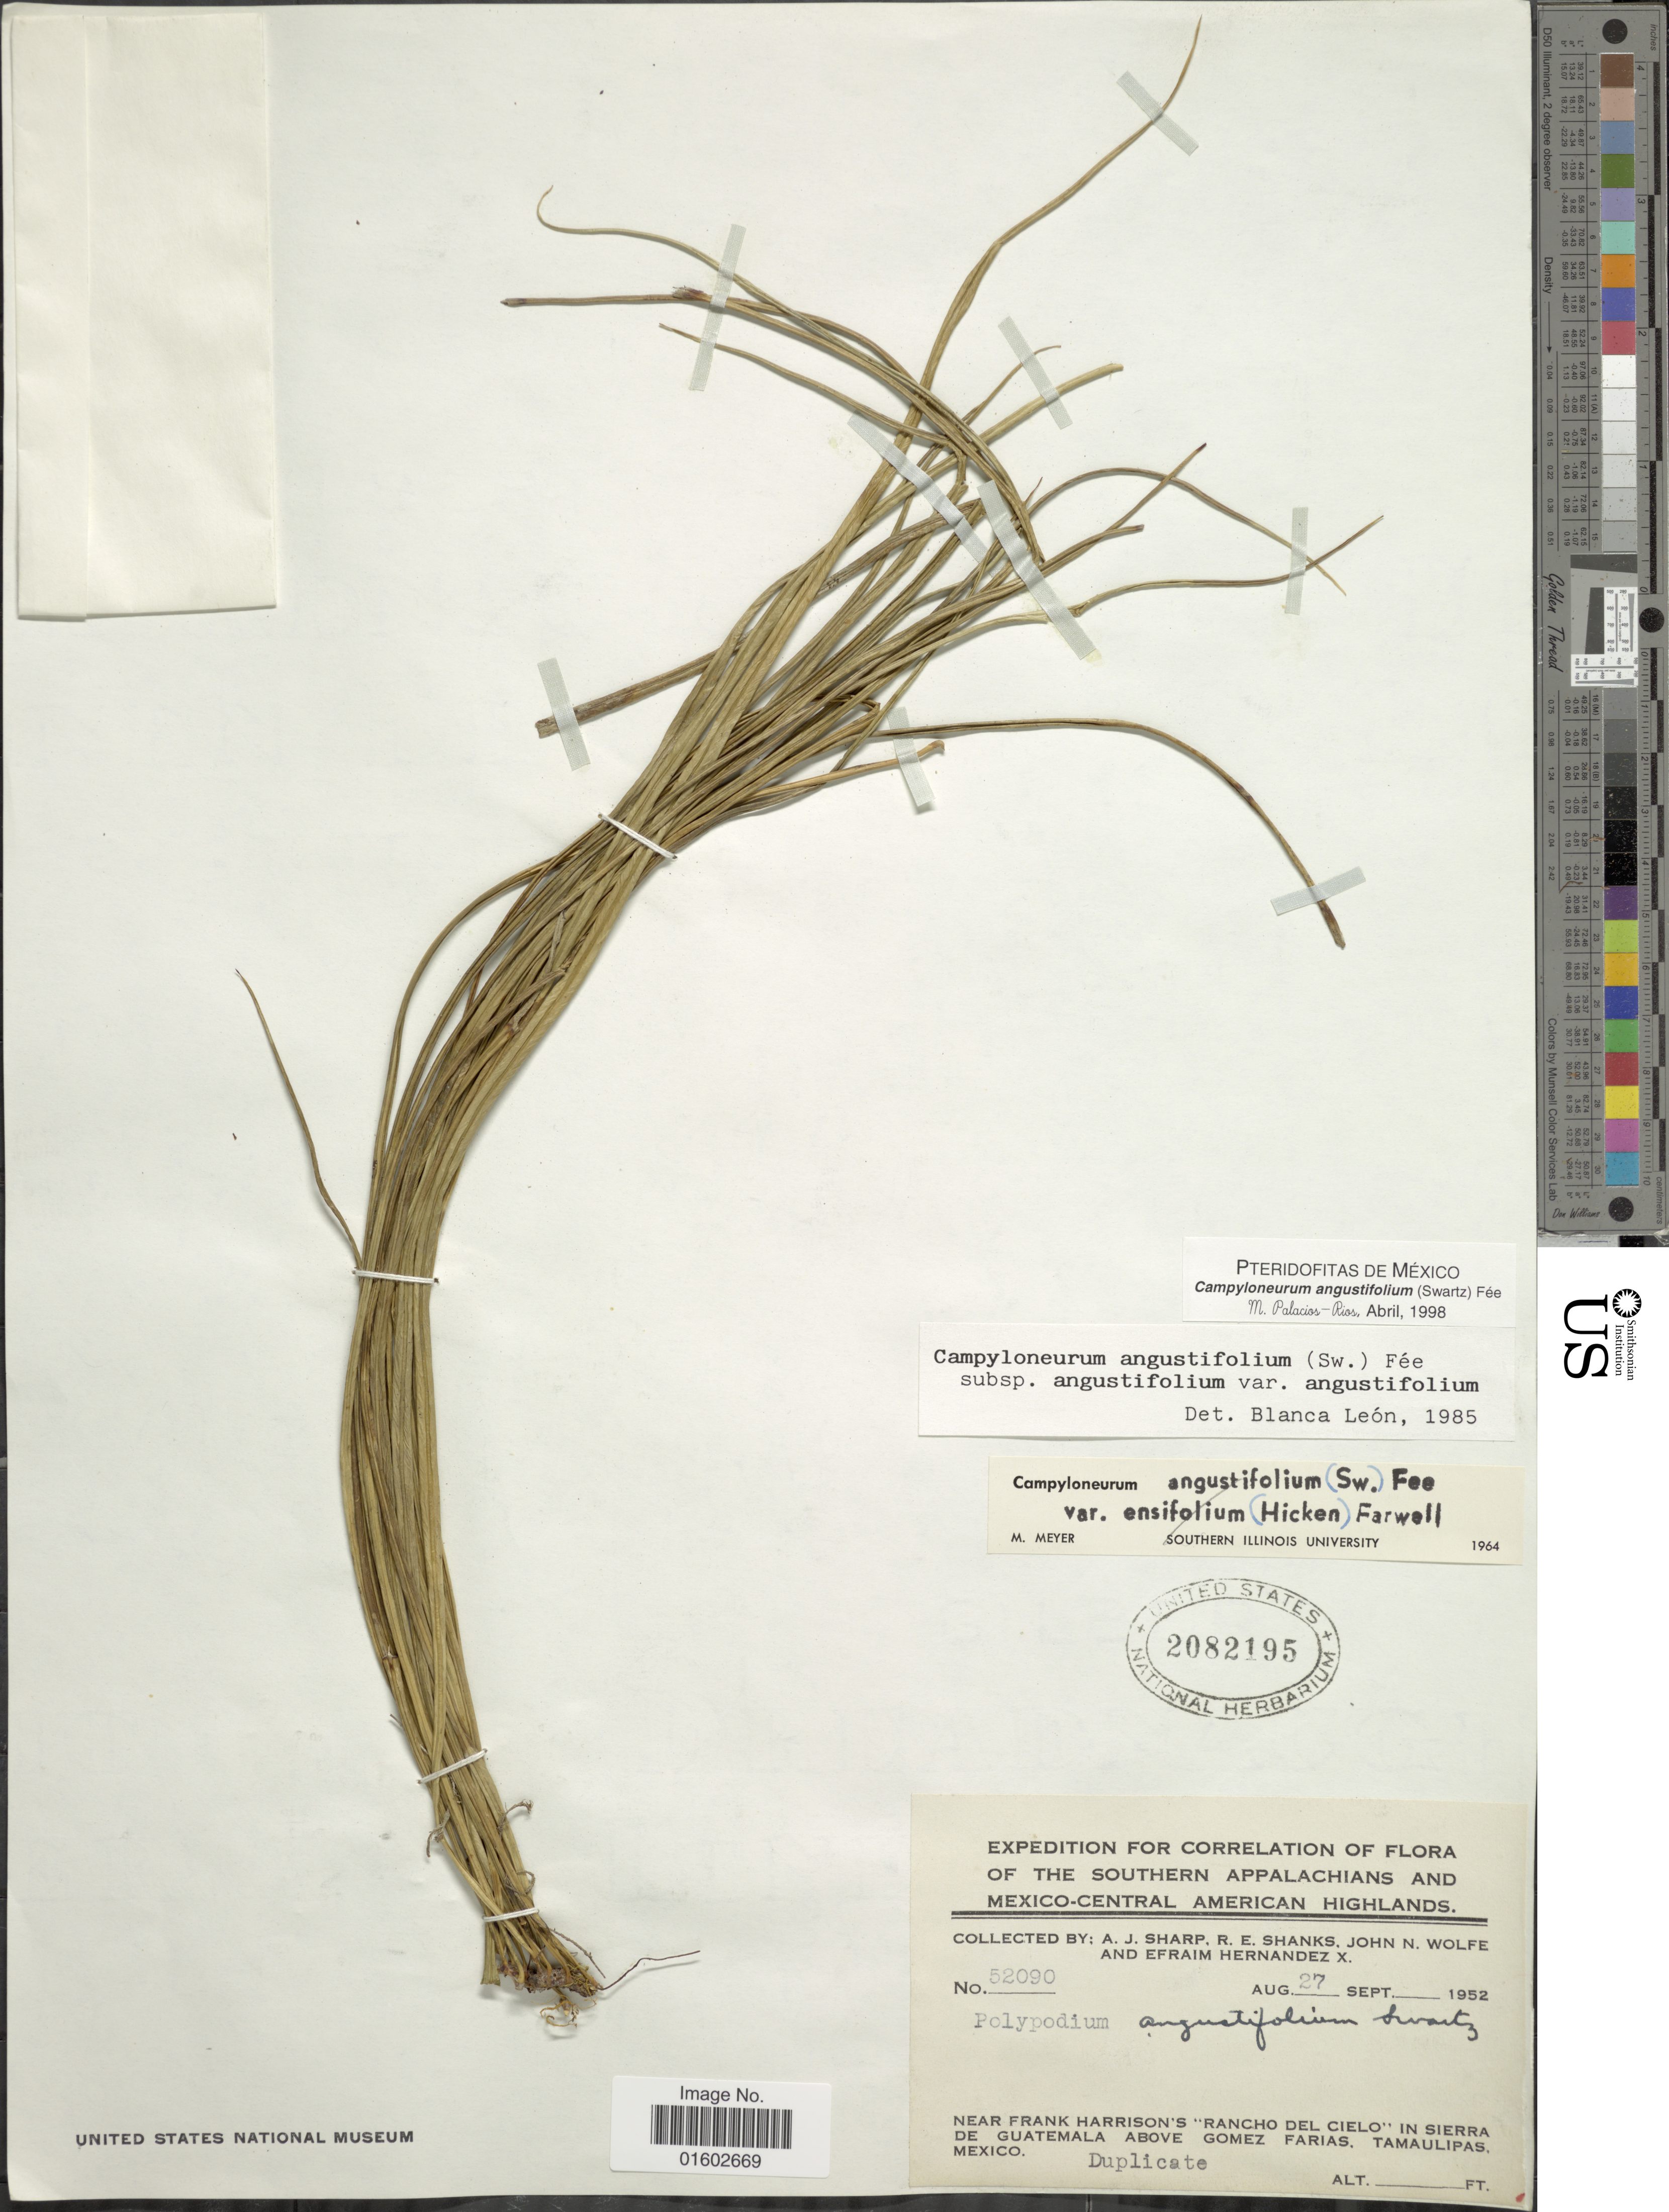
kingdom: Plantae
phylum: Tracheophyta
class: Polypodiopsida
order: Polypodiales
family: Polypodiaceae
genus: Campyloneurum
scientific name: Campyloneurum angustifolium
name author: (Sw.) Fée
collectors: A. J. Sharp, R. Shanks, J. Wolfe & E. Hernandez X.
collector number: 52090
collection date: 1952-08-27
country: Mexico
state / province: Tamaulipas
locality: Near Frank Harrison's "Rancho Del Cielo " in Sierra de Guatemala above Gomez Farias, The southern Appalachians and Mexico-Central Americal Highlands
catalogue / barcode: US 2082195